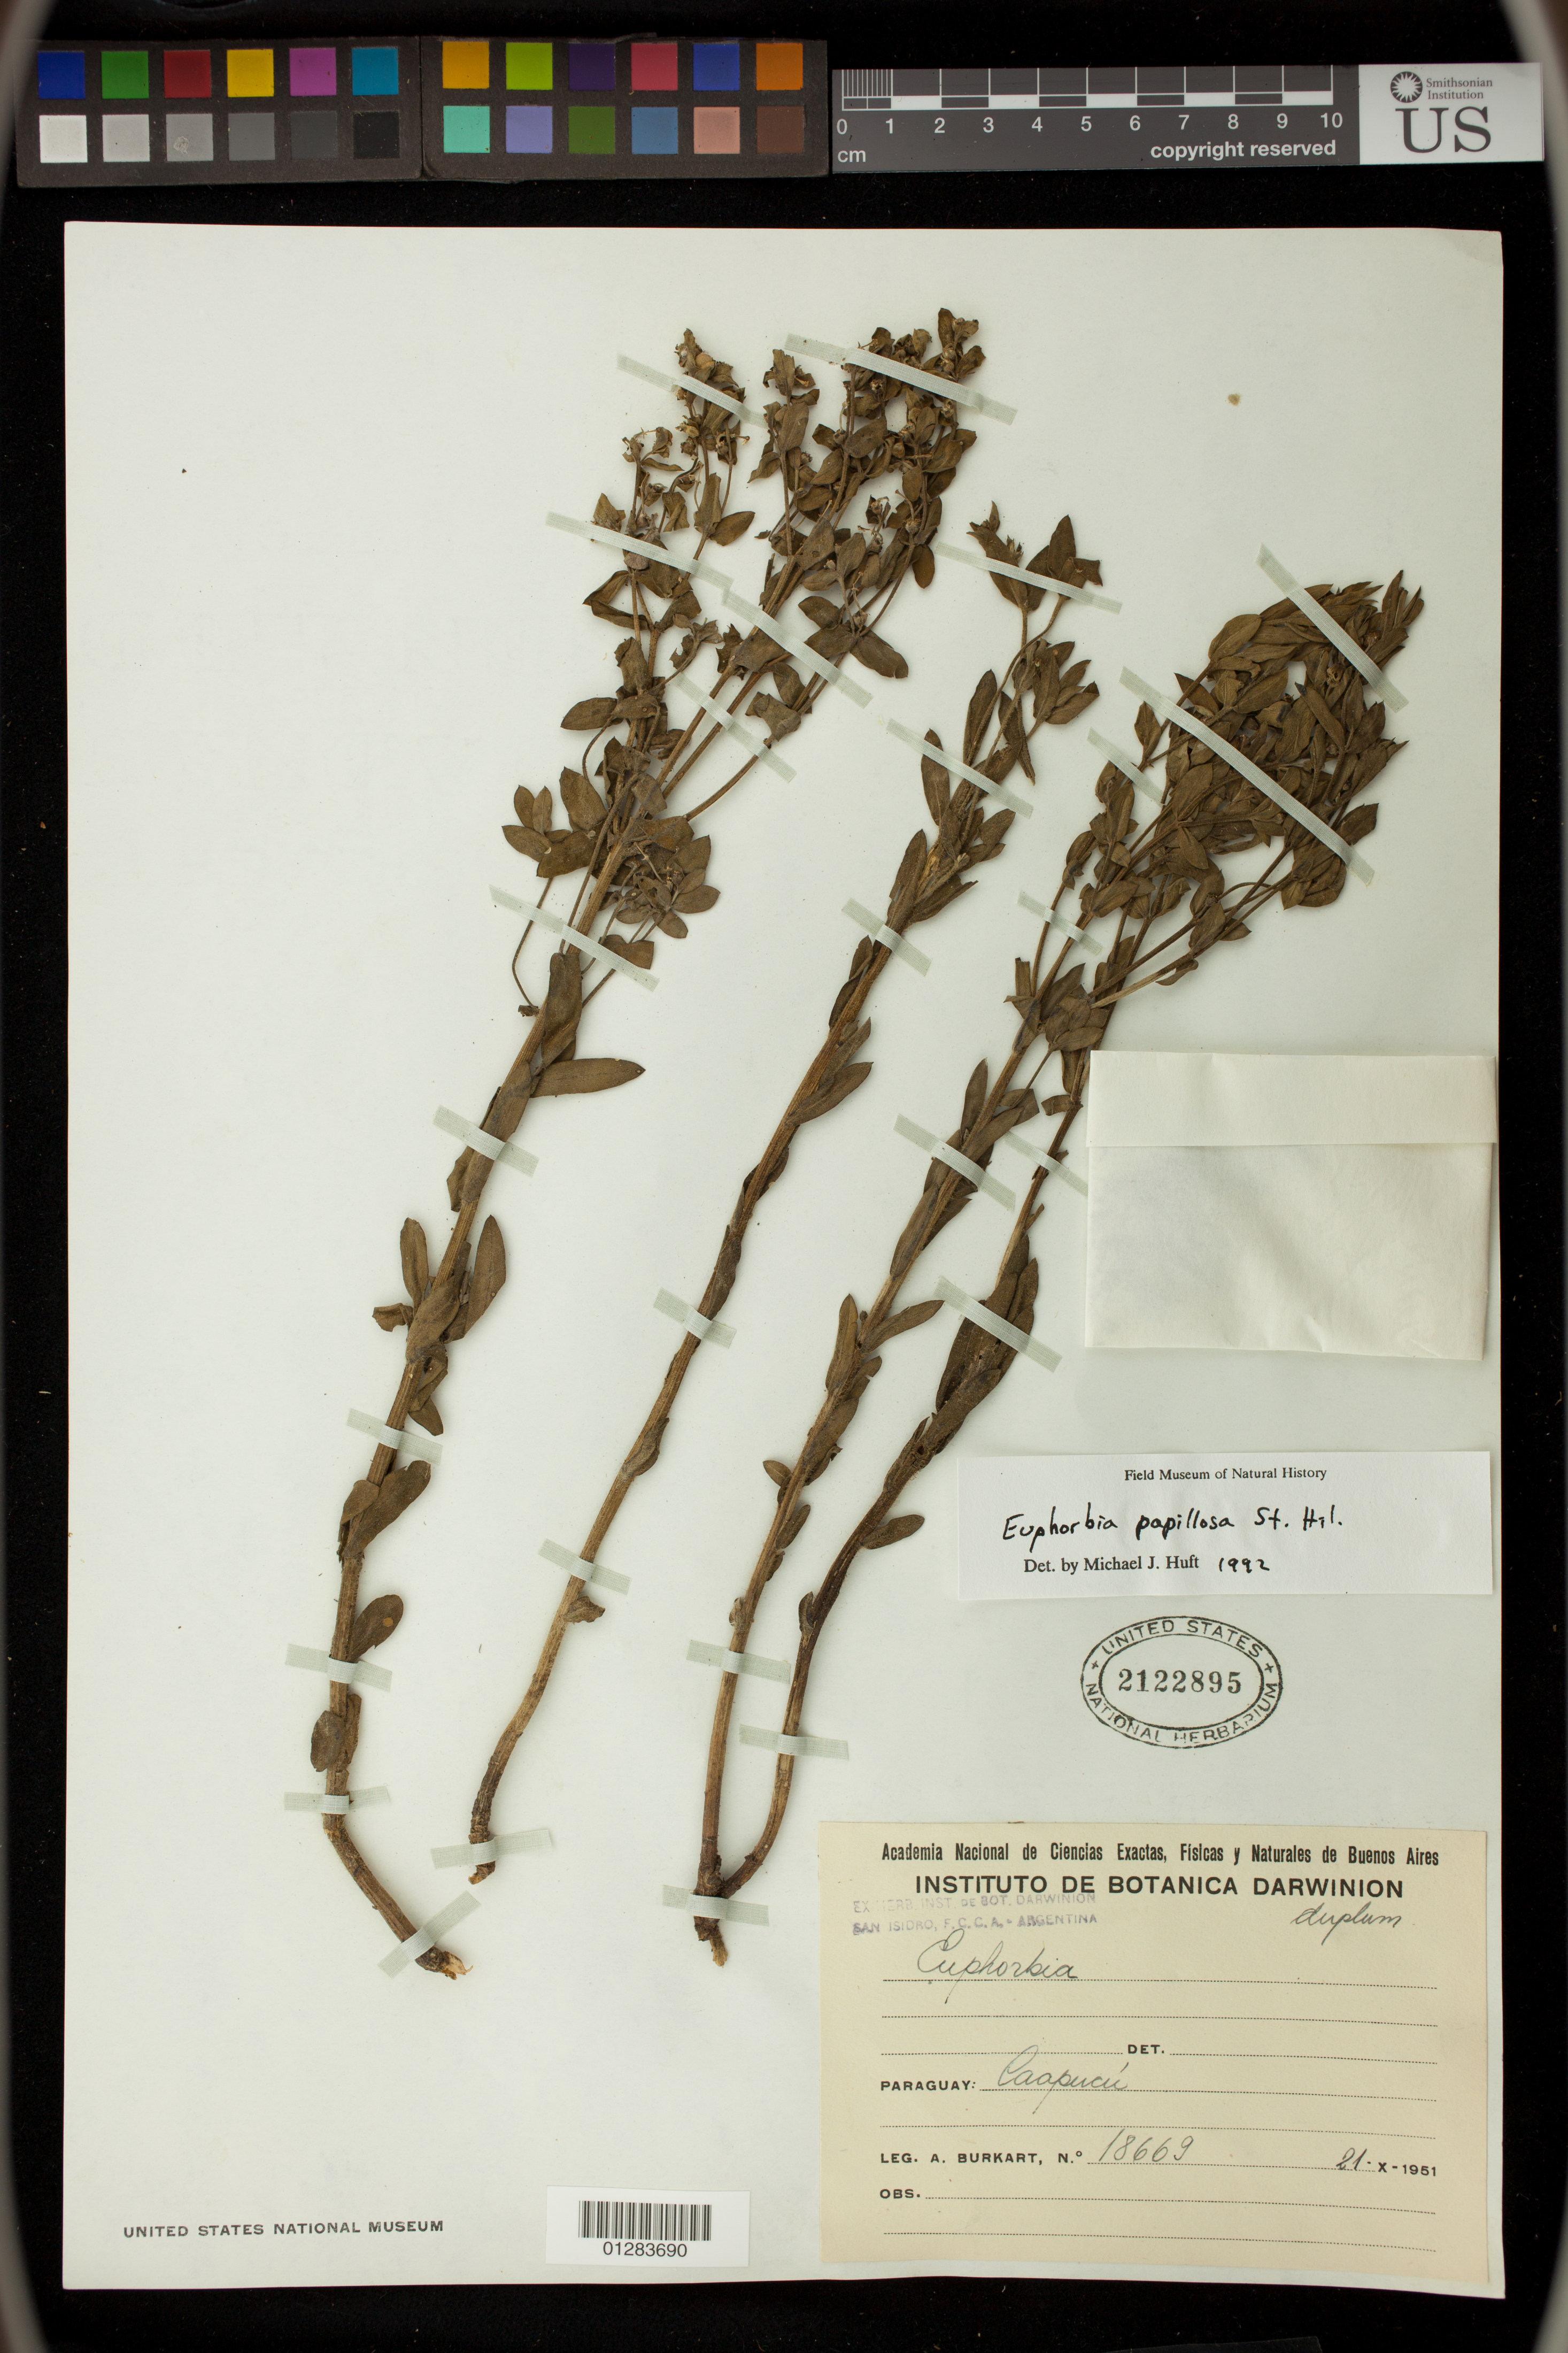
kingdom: Plantae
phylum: Tracheophyta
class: Magnoliopsida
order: Malpighiales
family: Euphorbiaceae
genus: Euphorbia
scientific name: Euphorbia papillosa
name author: A. St.-Hil.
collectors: A. E. Burkart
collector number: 18669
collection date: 1951-10-21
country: Paraguay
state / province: Paraguarí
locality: Caapucú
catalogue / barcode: US 2122895